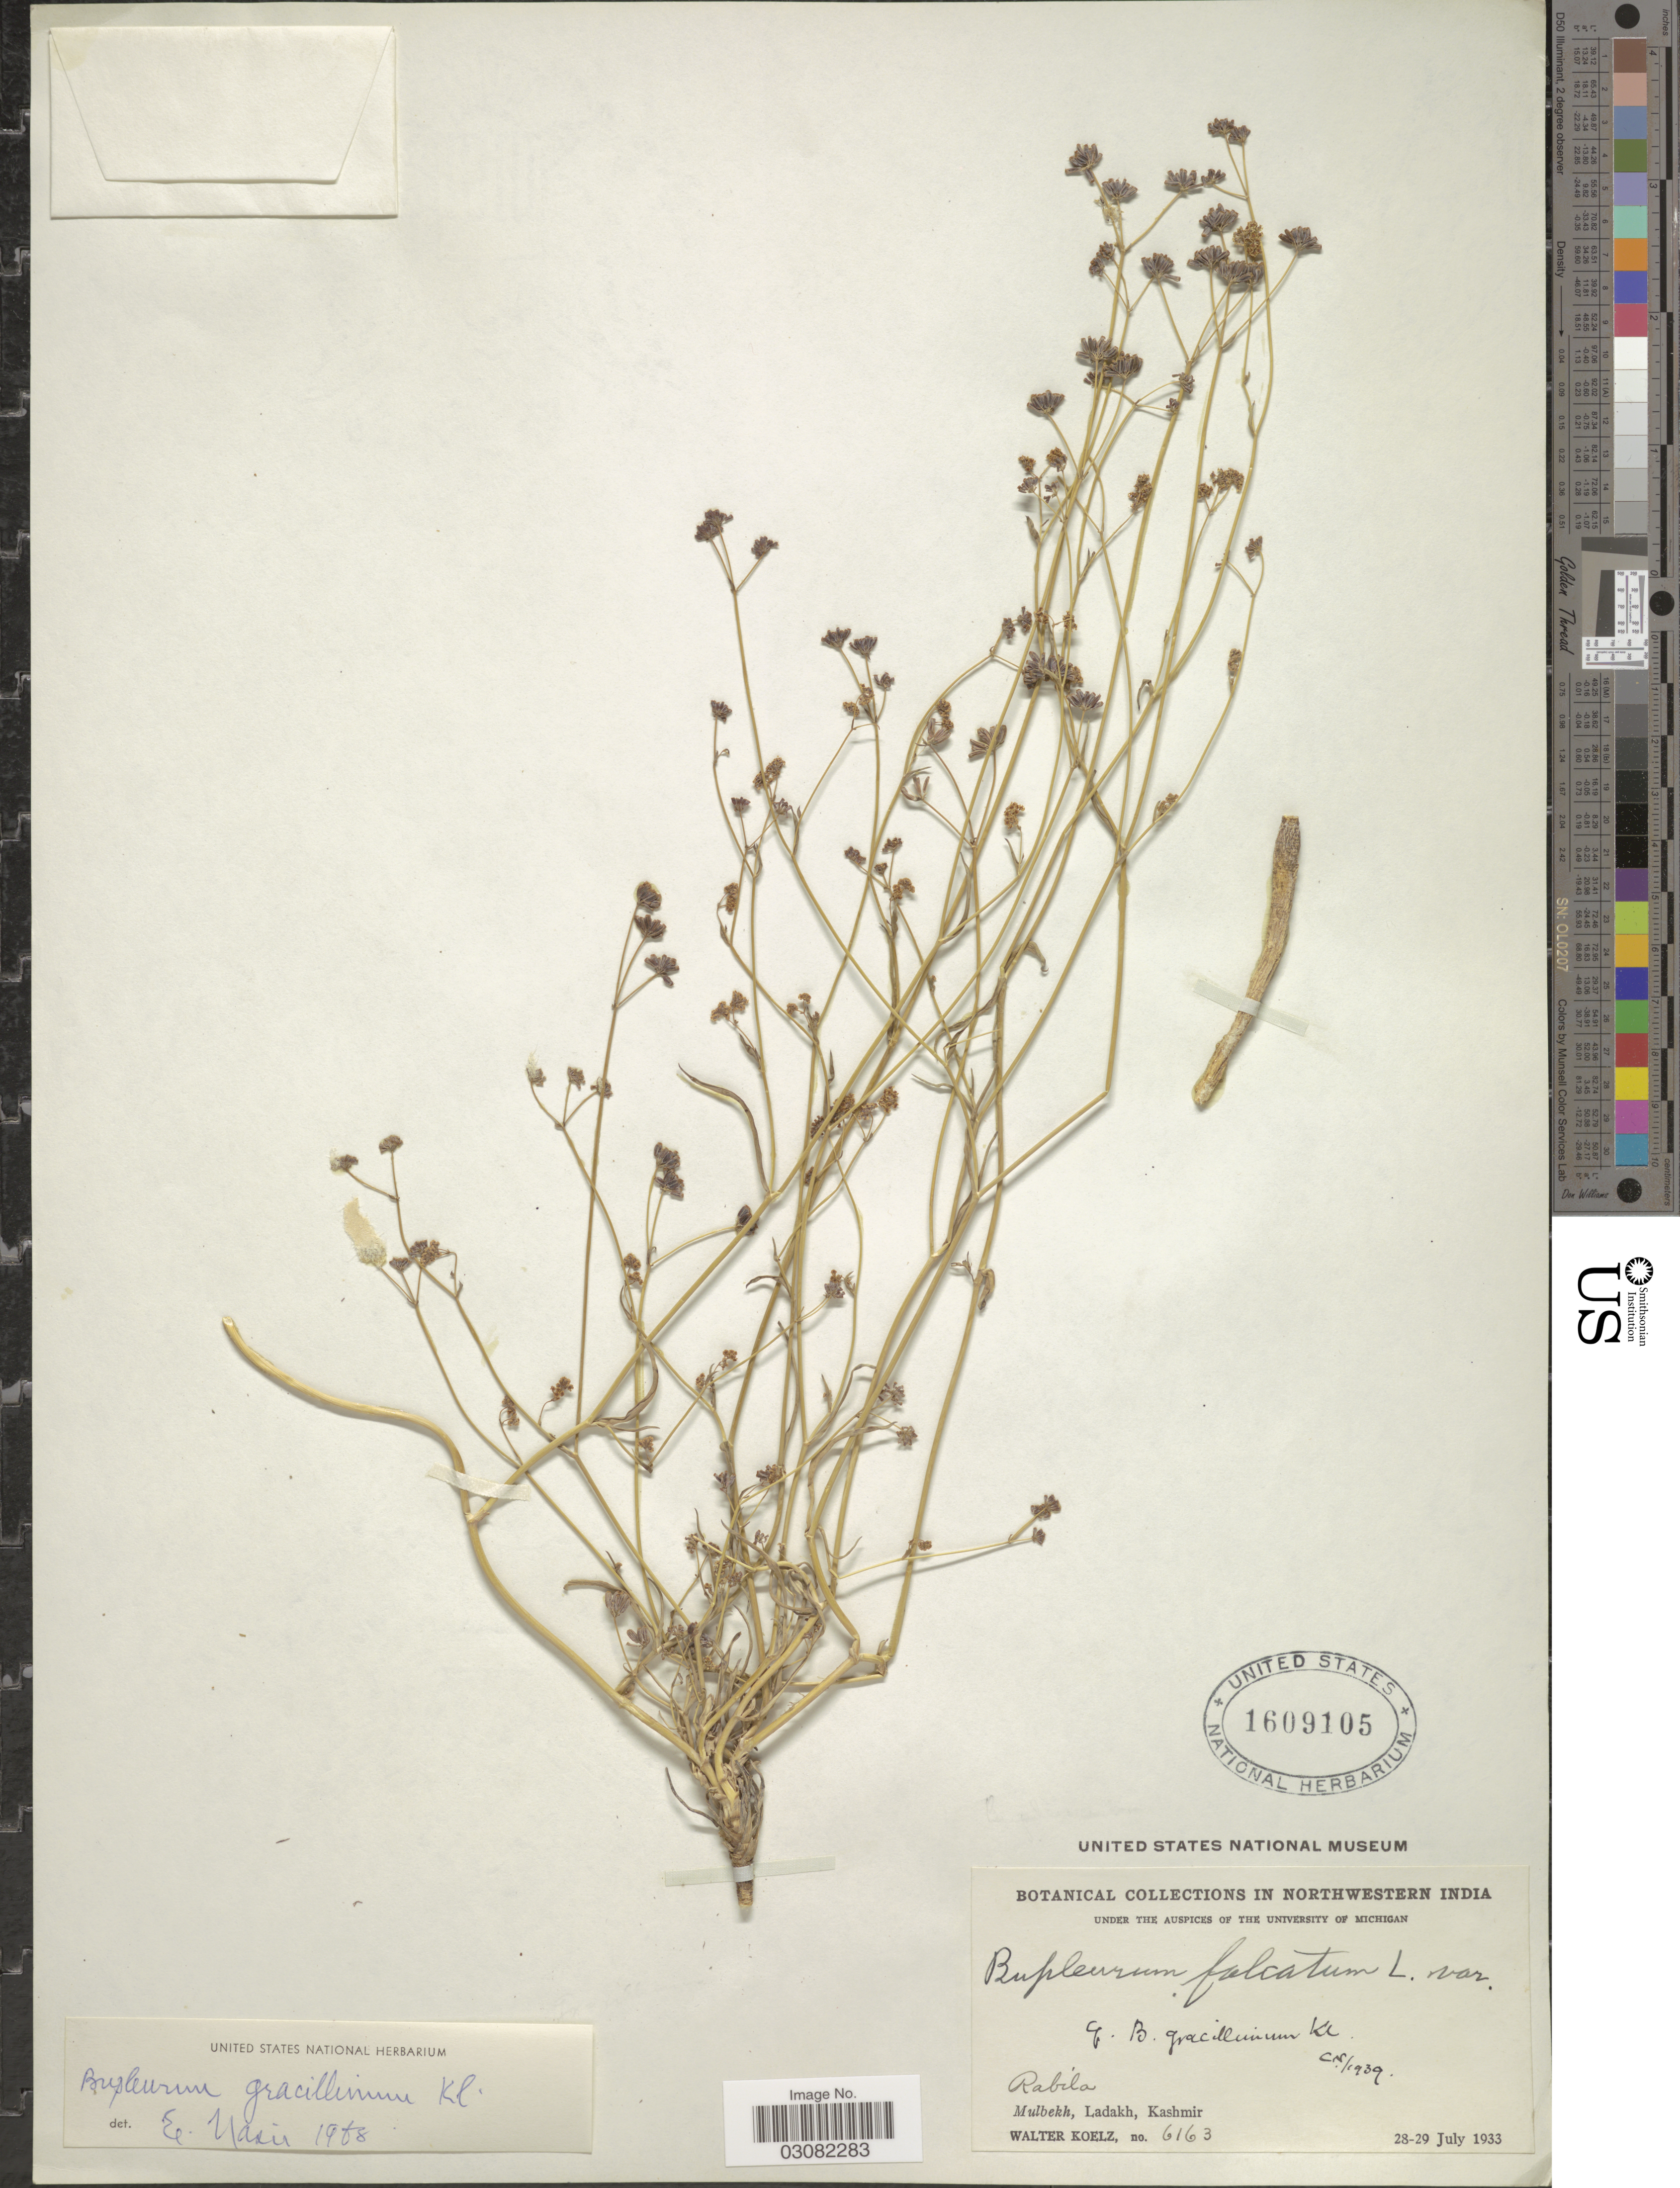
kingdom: Plantae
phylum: Tracheophyta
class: Magnoliopsida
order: Apiales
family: Apiaceae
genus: Bupleurum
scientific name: Bupleurum gracillimum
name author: Klotzsch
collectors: W. N. Koelz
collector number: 6163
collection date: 1933-07-28/1933-07-29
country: India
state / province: Jammu and Kashmir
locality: Northwestern India. Rabila. Mulbekh, Ladakh, Kashmir.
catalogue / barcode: US 1609105